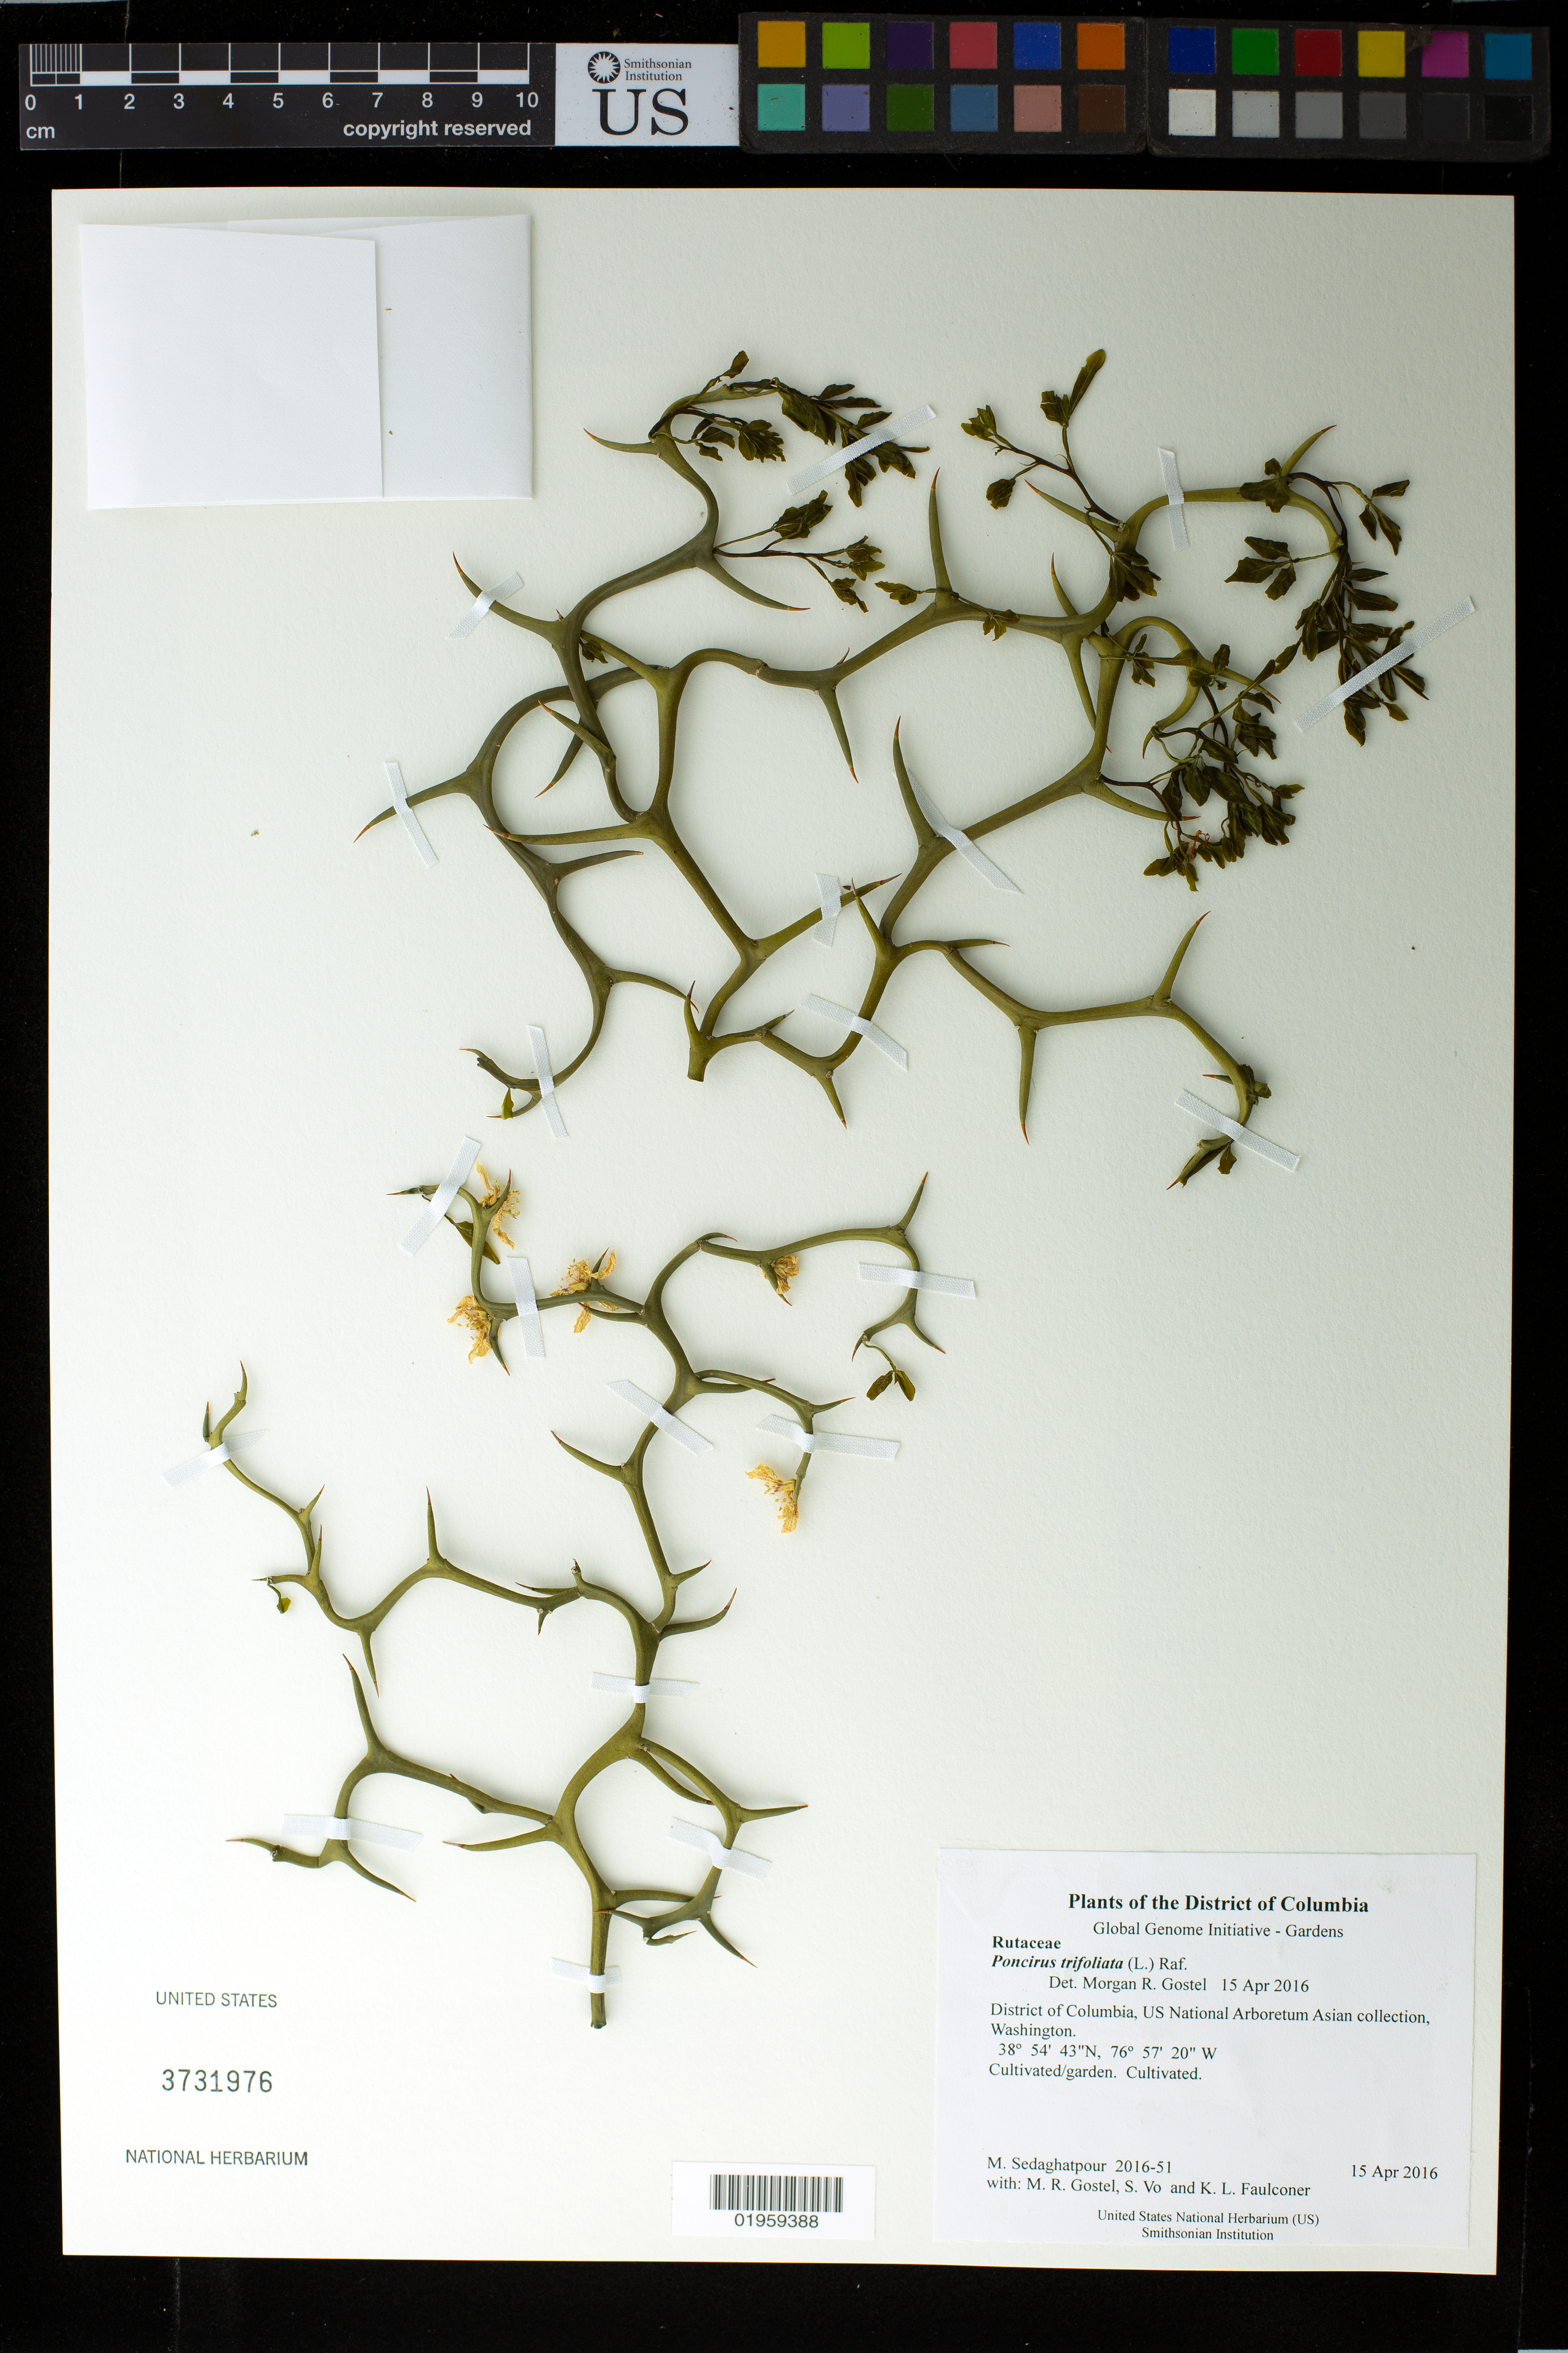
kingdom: Plantae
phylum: Tracheophyta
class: Magnoliopsida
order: Sapindales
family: Rutaceae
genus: Poncirus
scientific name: Poncirus trifoliata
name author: (L.) Raf.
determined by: Gostel, Morgan R., (BRIT), Botanical Research Institute of Texas (UNITED STATES)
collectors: M. Sedaghatpour, M. R. Gostel, S. Vo & K. L. Faulconer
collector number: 2016-51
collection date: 2016-04-15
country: United States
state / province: District of Columbia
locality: US National Arboretum Asian collection, Washington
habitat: Cultivated/garden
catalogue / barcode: US 3731976